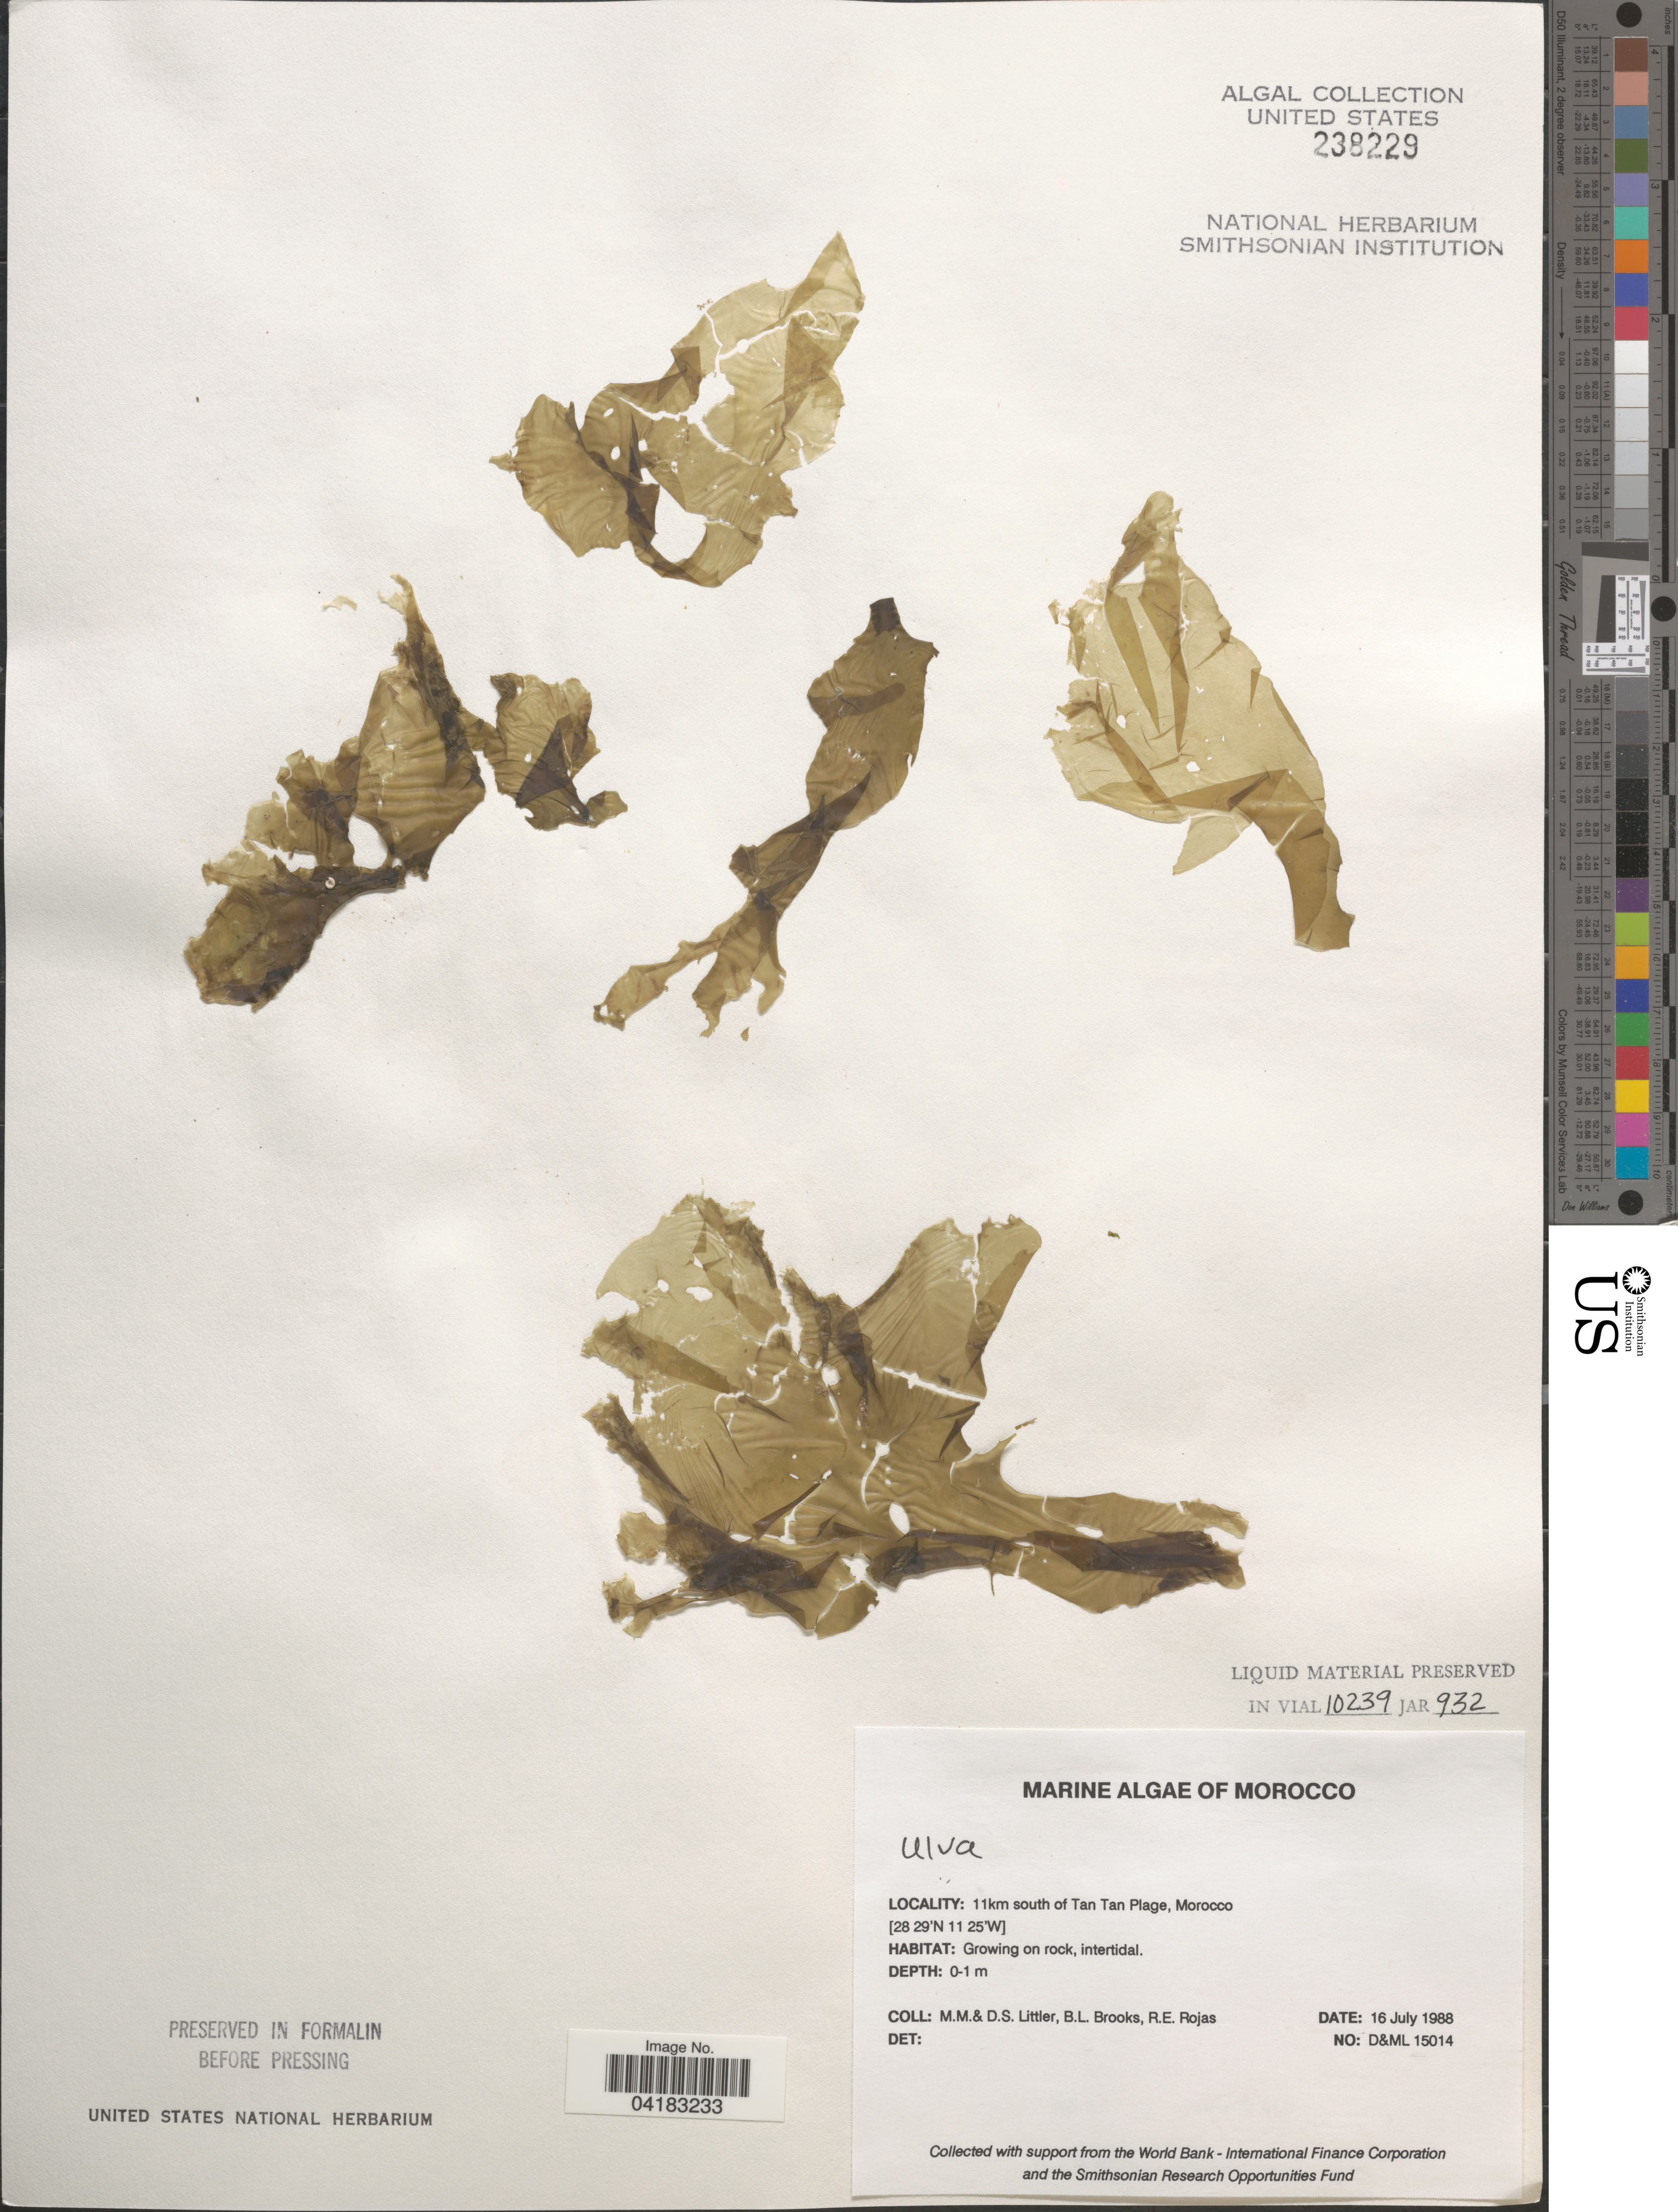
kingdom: Plantae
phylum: Chlorophyta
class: Ulvophyceae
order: Ulvales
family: Ulvaceae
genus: Ulva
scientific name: Ulva sp.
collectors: D. S. Littler, B. Brooks & R. Rojas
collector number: D&ML15014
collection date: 1988-07-16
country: Morocco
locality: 11km south of Tan Tan.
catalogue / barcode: US 238229